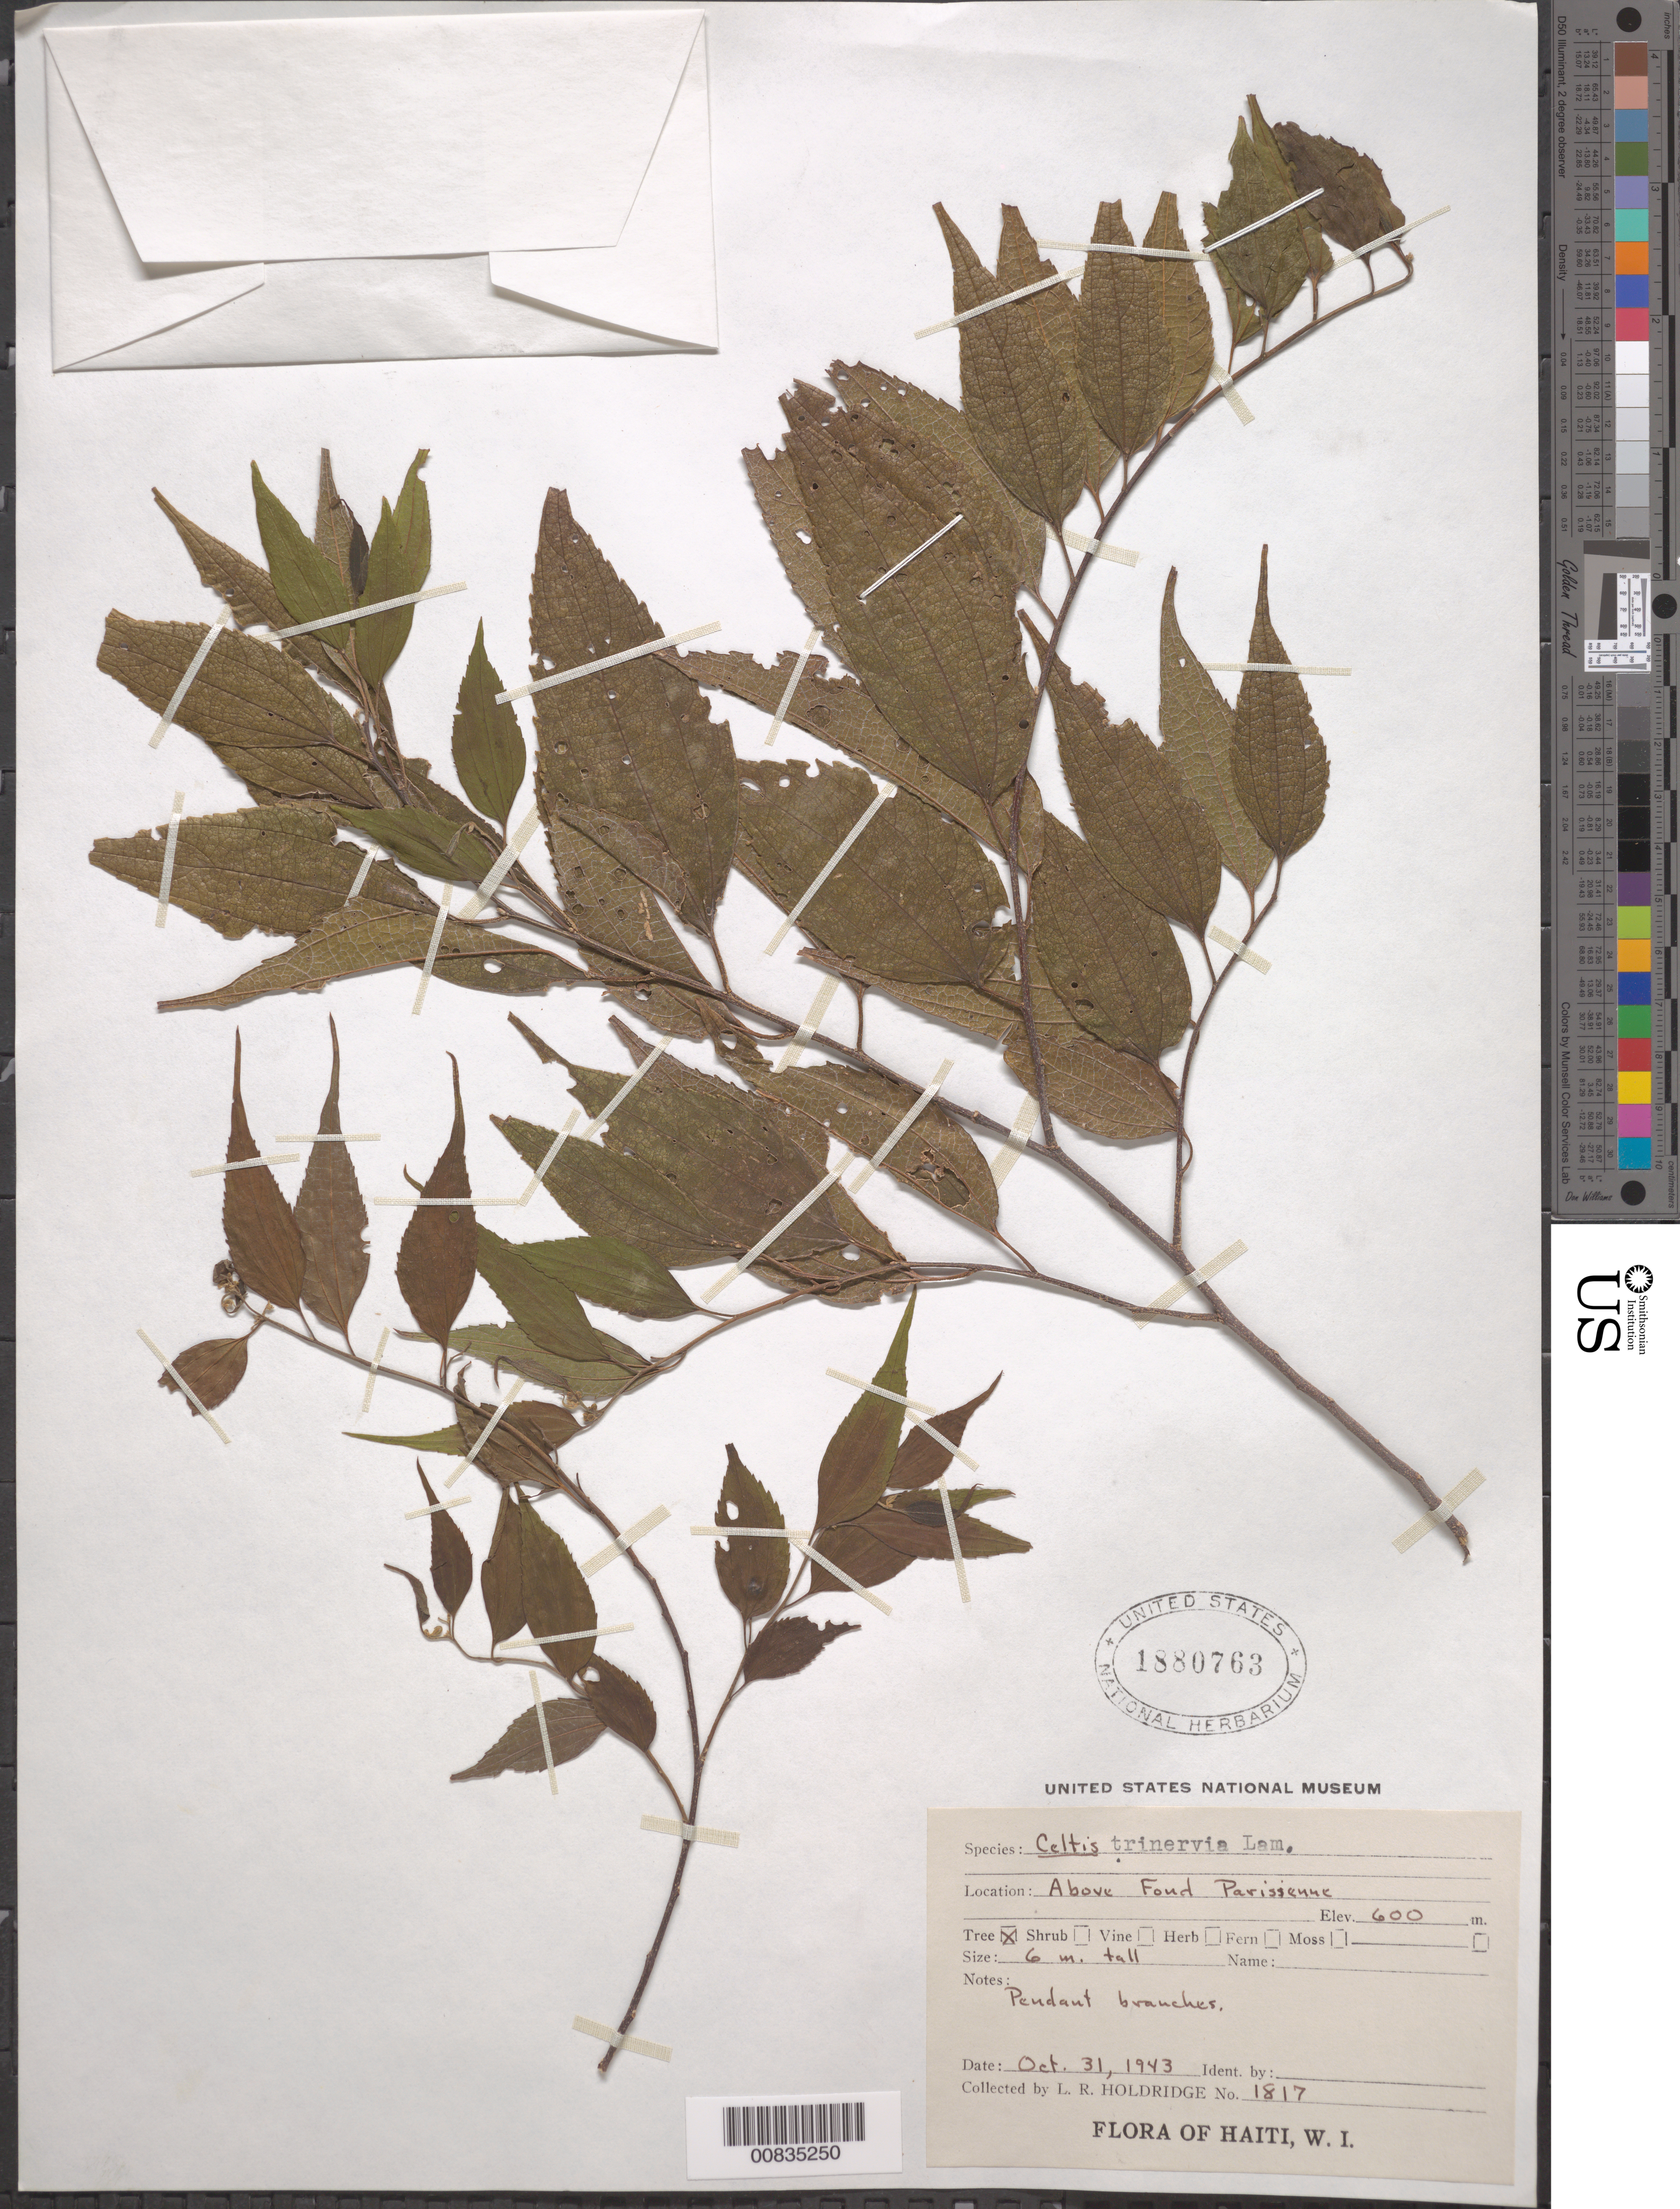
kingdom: Plantae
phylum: Tracheophyta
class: Magnoliopsida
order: Rosales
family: Cannabaceae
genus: Celtis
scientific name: Celtis trinervia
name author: Lam.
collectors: L. Holdridge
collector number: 1817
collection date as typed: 31 Oct 1943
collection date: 1943-10-31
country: Haiti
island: Hispaniola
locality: Above Fond Parisienne.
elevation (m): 600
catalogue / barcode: US 1880763